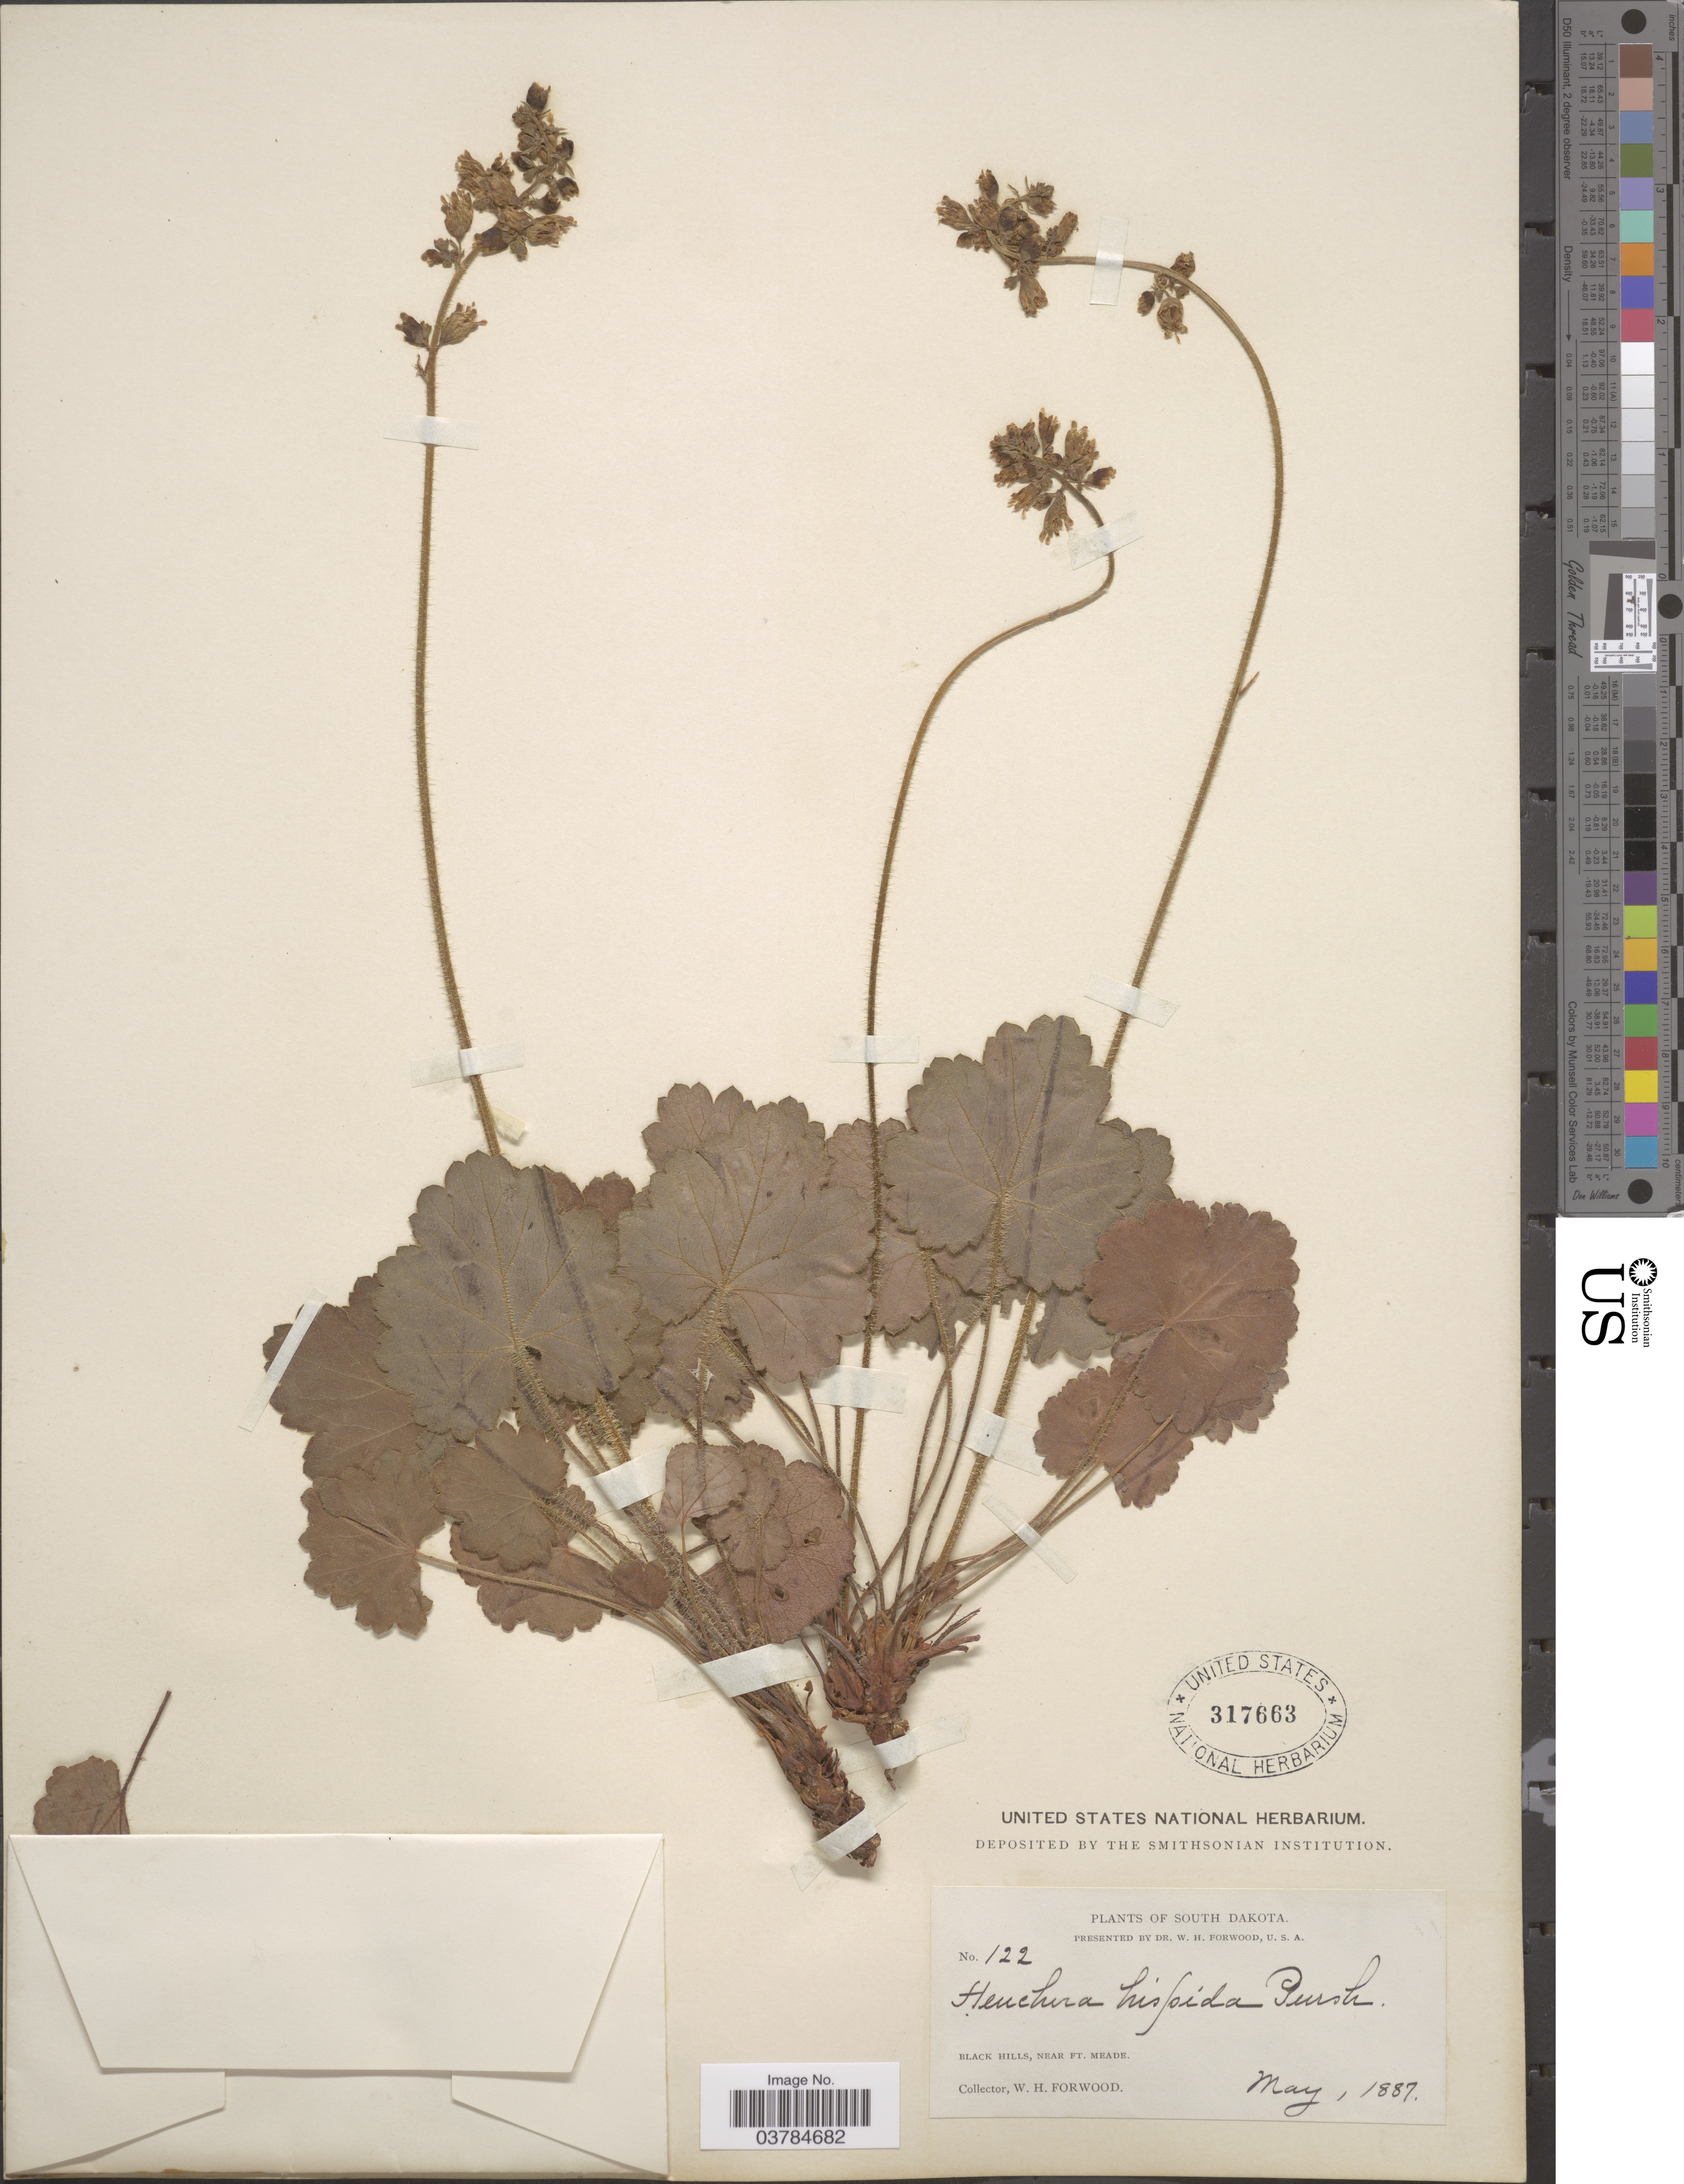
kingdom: Plantae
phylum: Tracheophyta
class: Magnoliopsida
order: Saxifragales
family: Saxifragaceae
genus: Heuchera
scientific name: Heuchera hispida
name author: Pursh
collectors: W. Forwood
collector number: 122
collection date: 1887-05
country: United States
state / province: South Dakota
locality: Black Hills, near Ft. Meade.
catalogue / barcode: US 317663